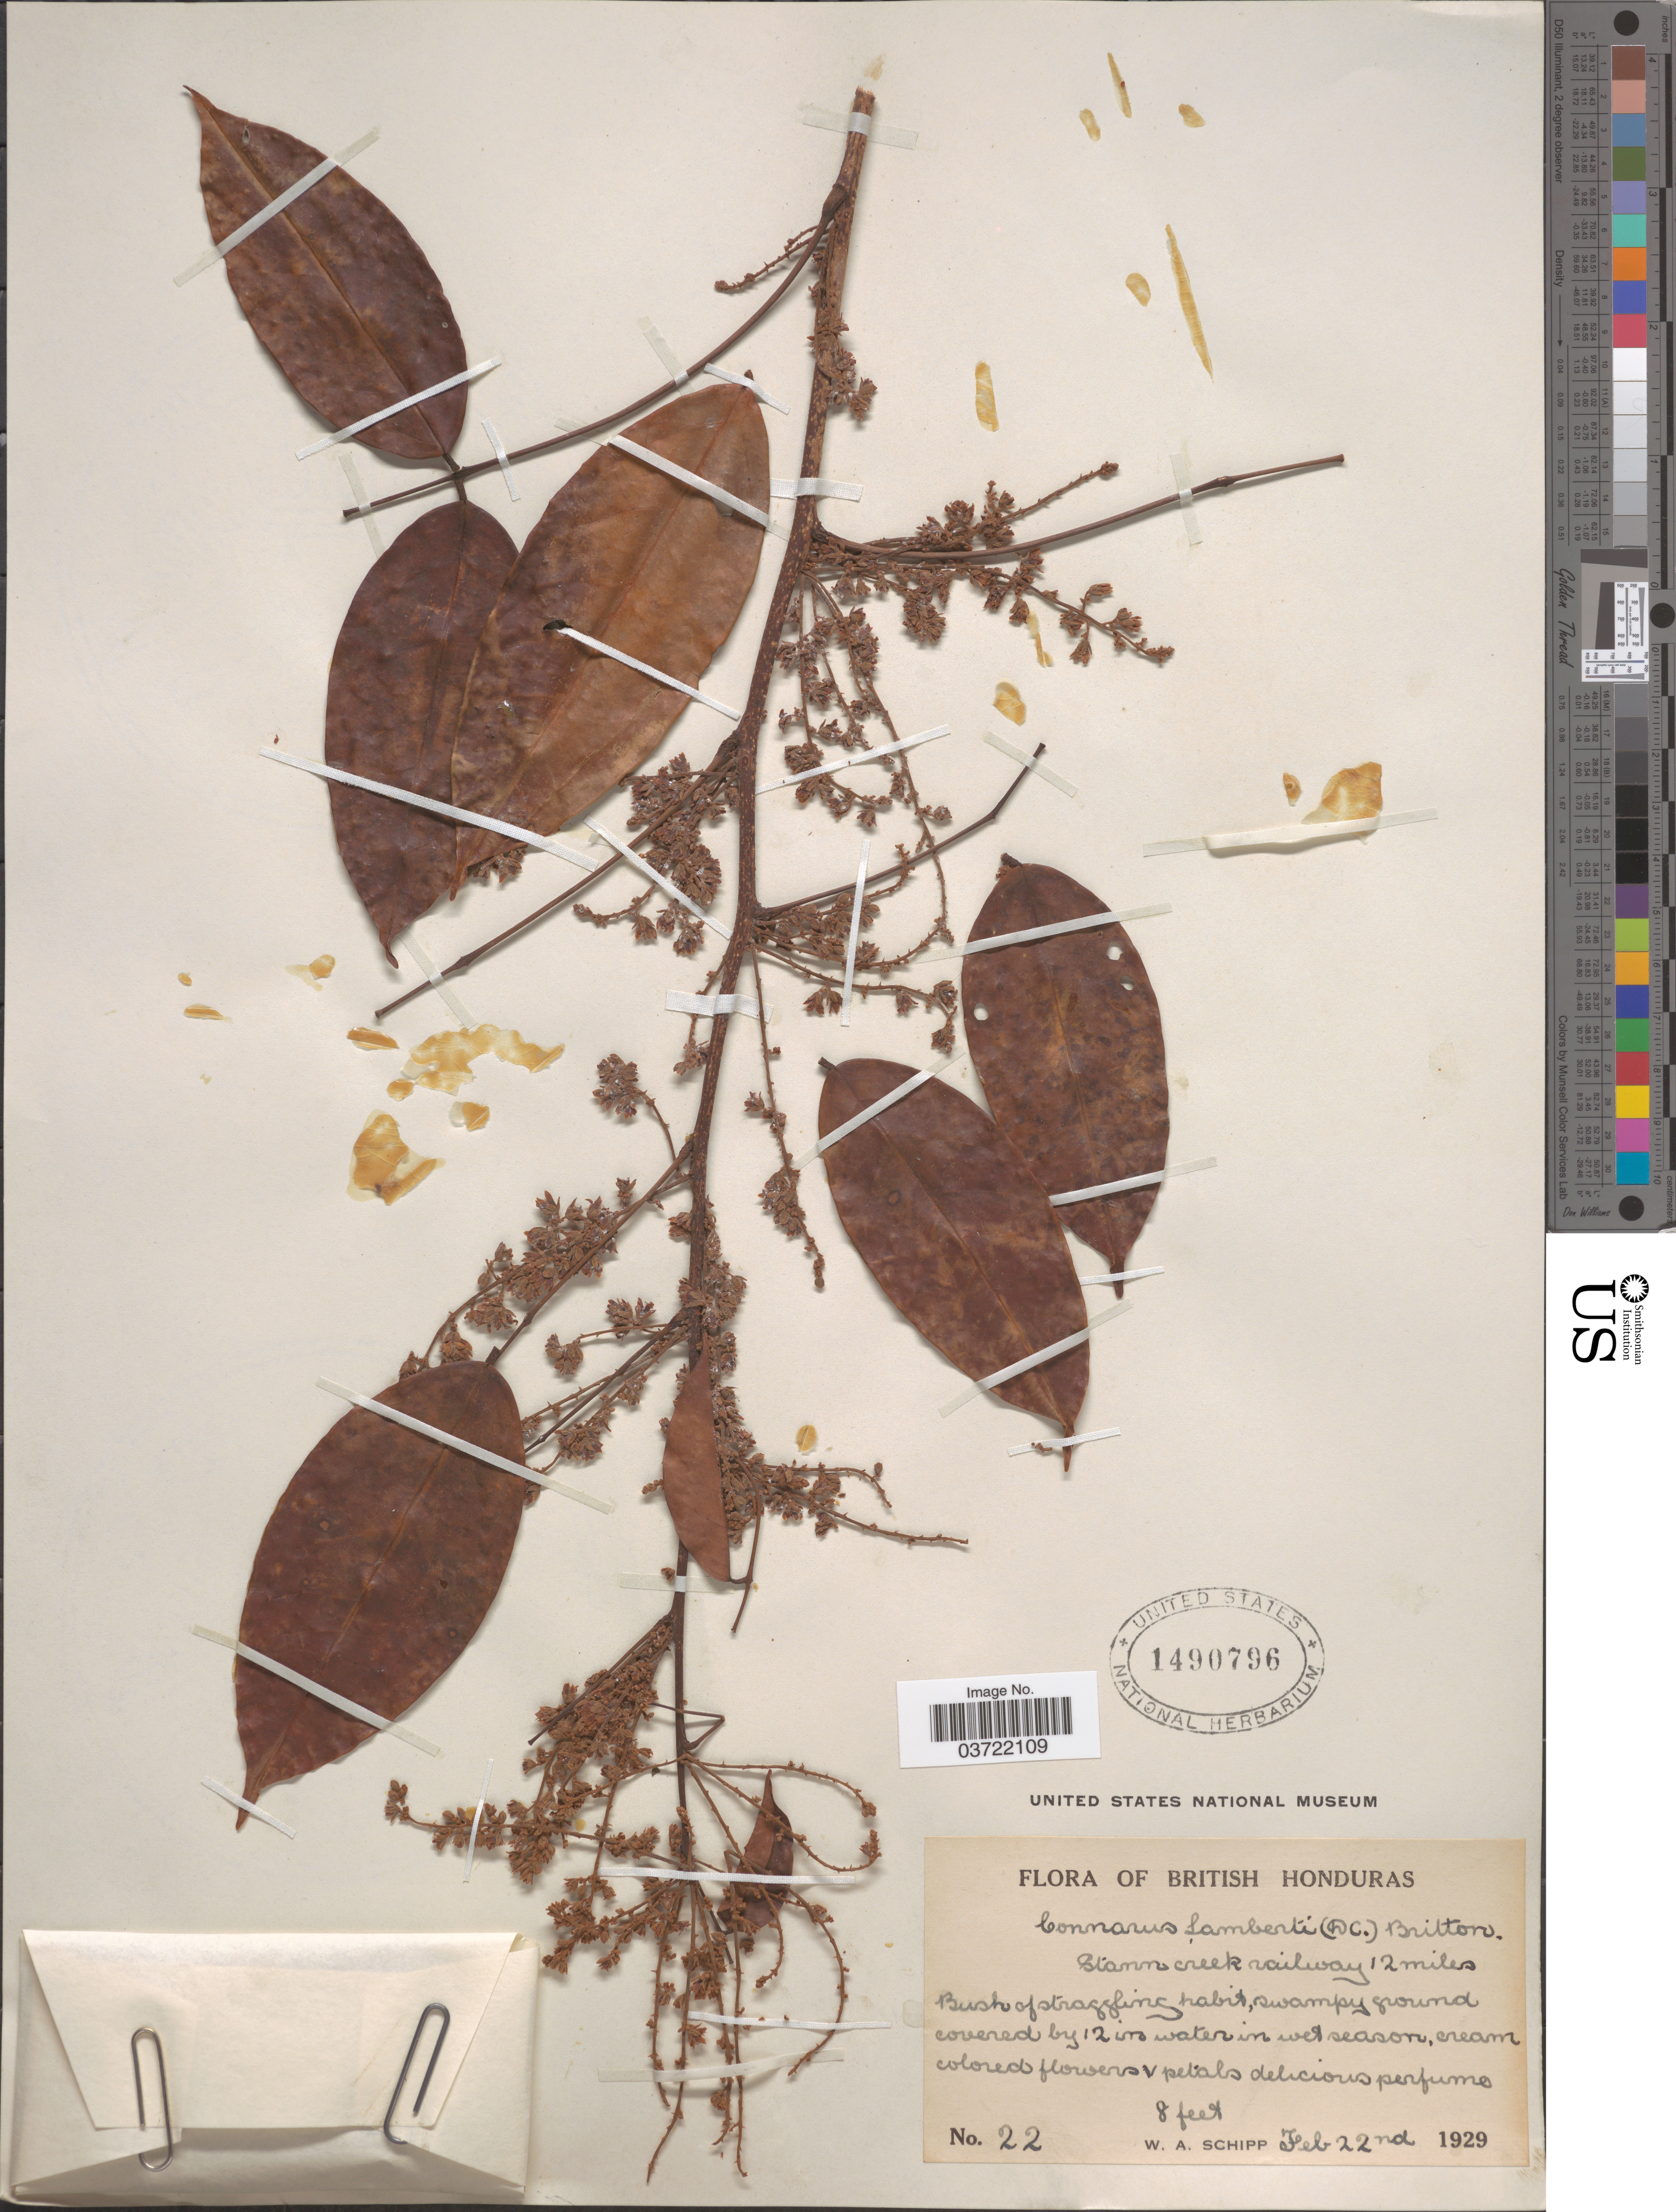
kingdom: Plantae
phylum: Tracheophyta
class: Magnoliopsida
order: Oxalidales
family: Connaraceae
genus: Connarus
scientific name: Connarus lambertii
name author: (DC.) Sagot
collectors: W. Schipp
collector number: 22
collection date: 1929-02-22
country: Belize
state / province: Stann Creek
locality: British Honduras. Stann Creek railway 12 miles.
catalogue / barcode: US 1490796